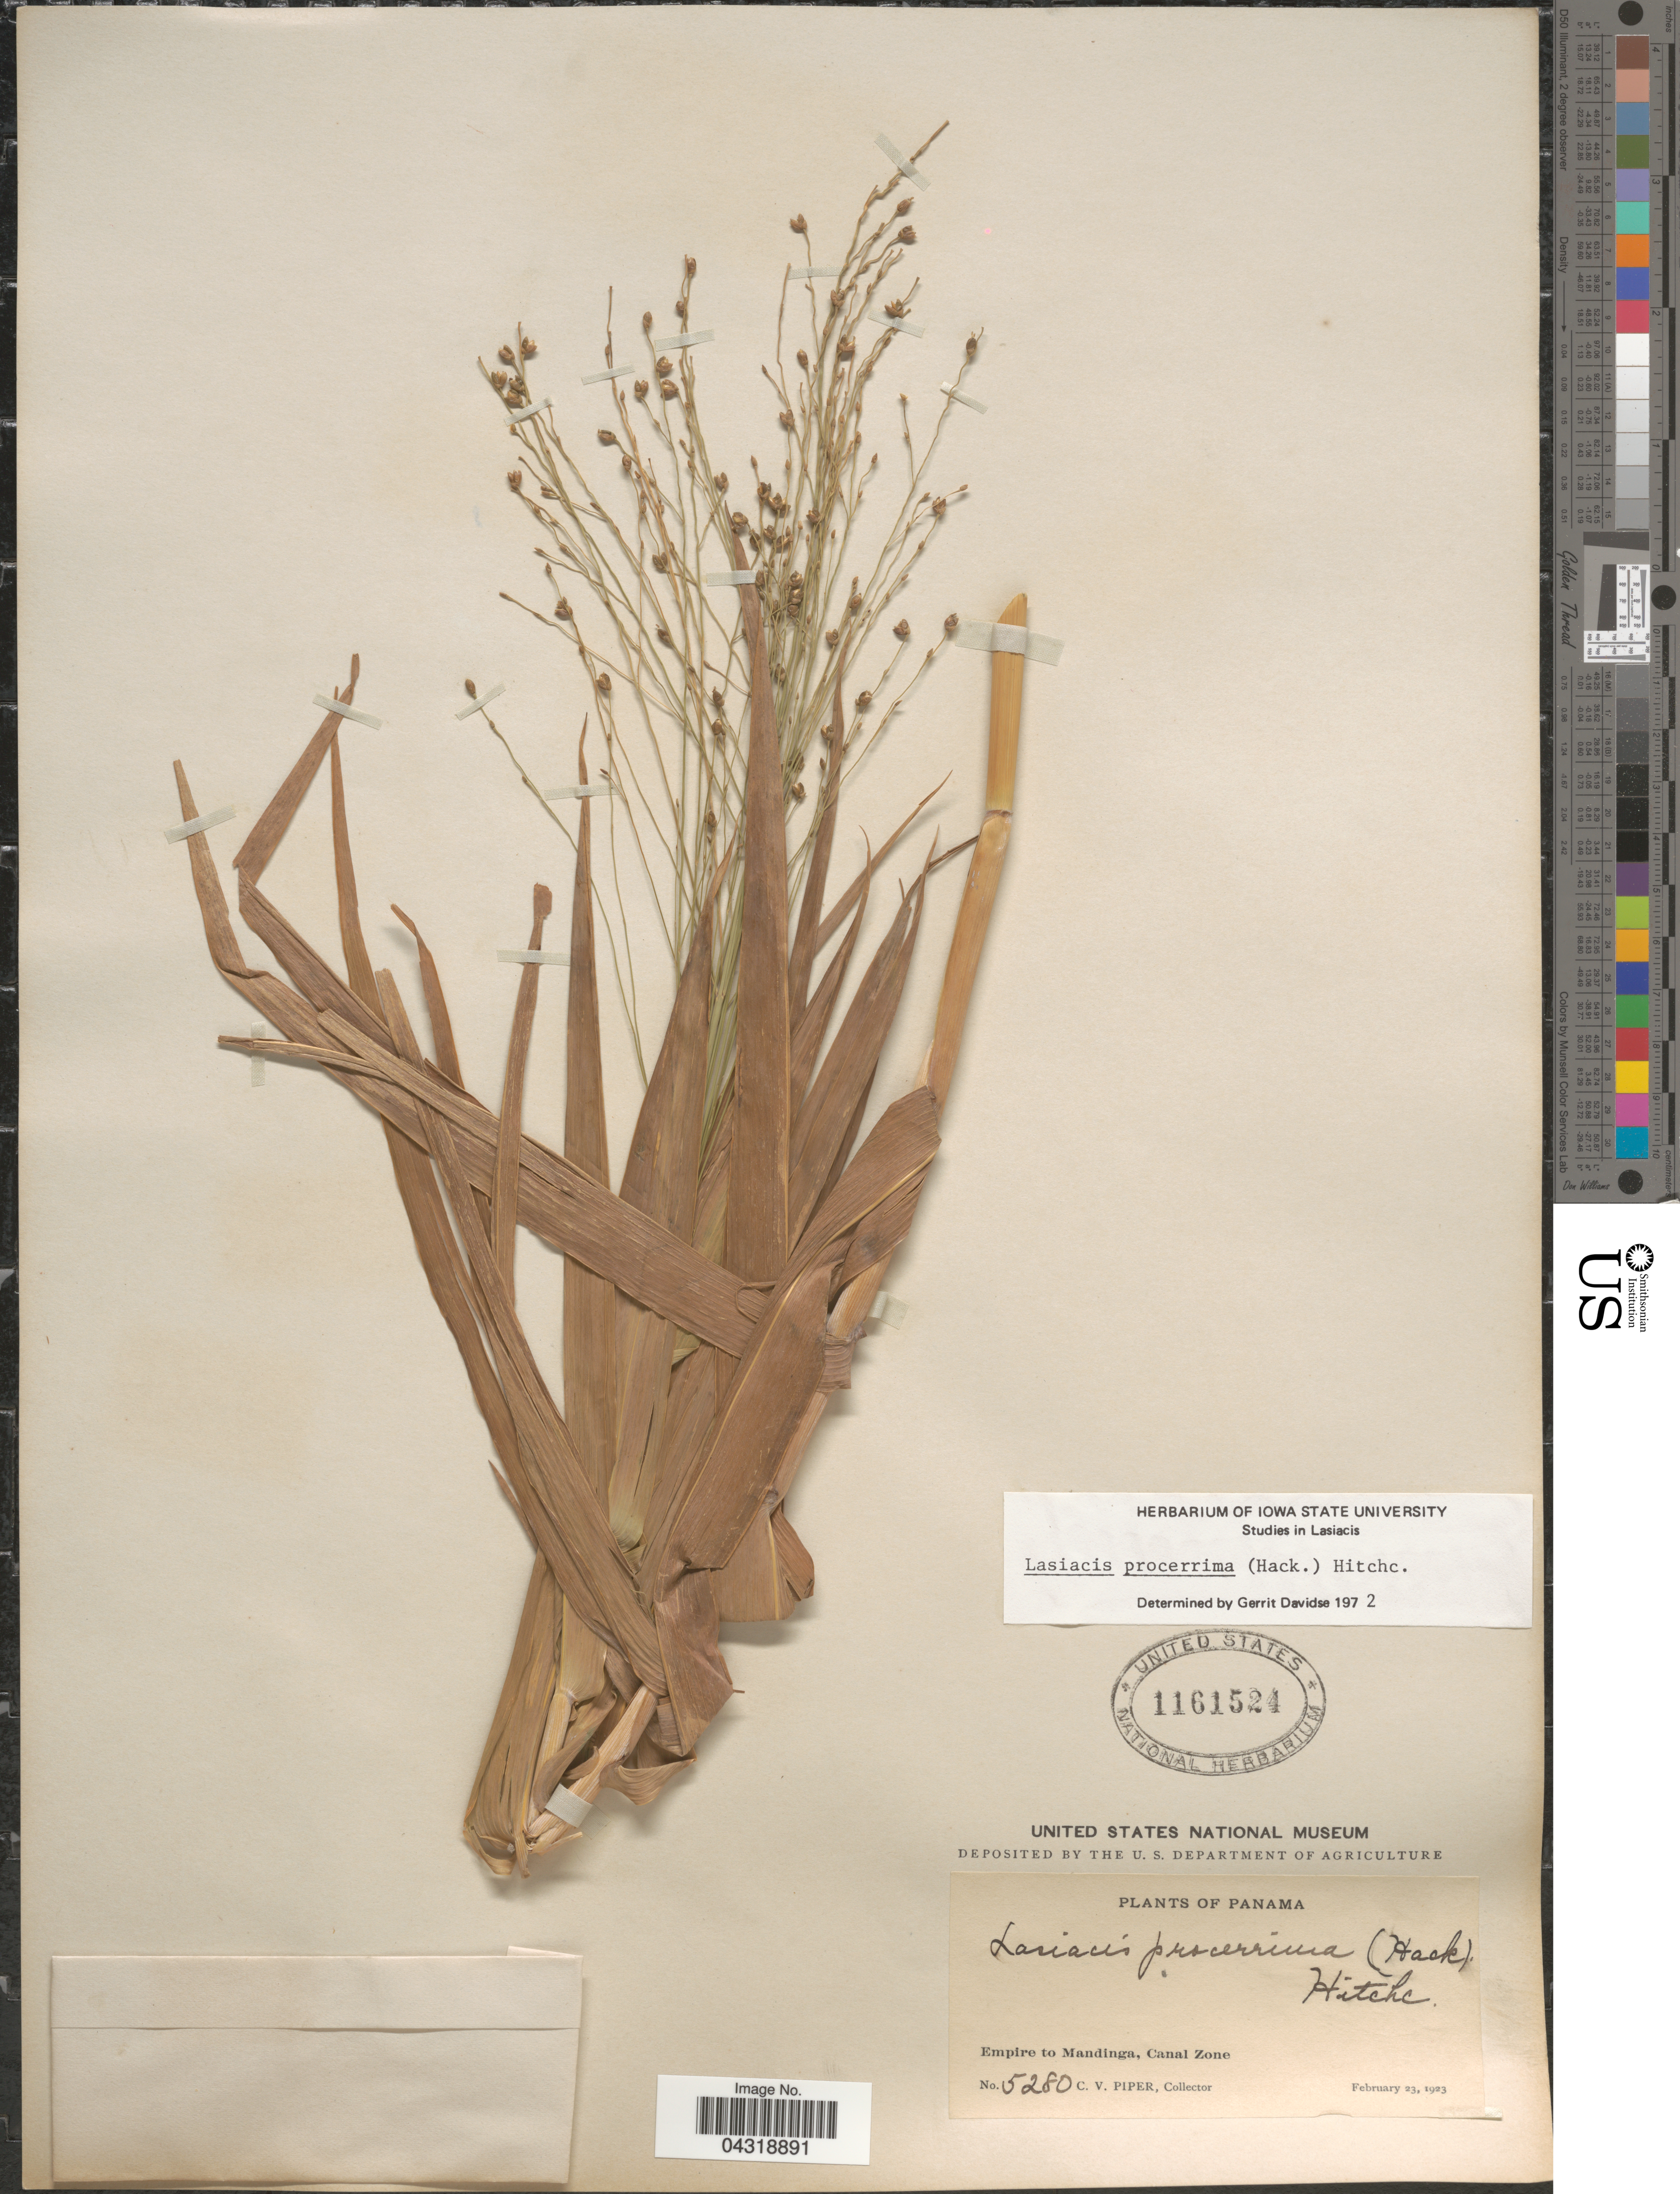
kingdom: Plantae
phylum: Tracheophyta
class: Liliopsida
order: Poales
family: Poaceae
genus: Lasiacis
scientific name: Lasiacis procerrima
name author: (Hack.) Hitchc.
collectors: C. V. Piper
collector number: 5280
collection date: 1923-02-23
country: Panama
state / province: Colón / Panamá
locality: Empire to Mandinga, Canal Zone.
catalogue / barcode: US 1161524